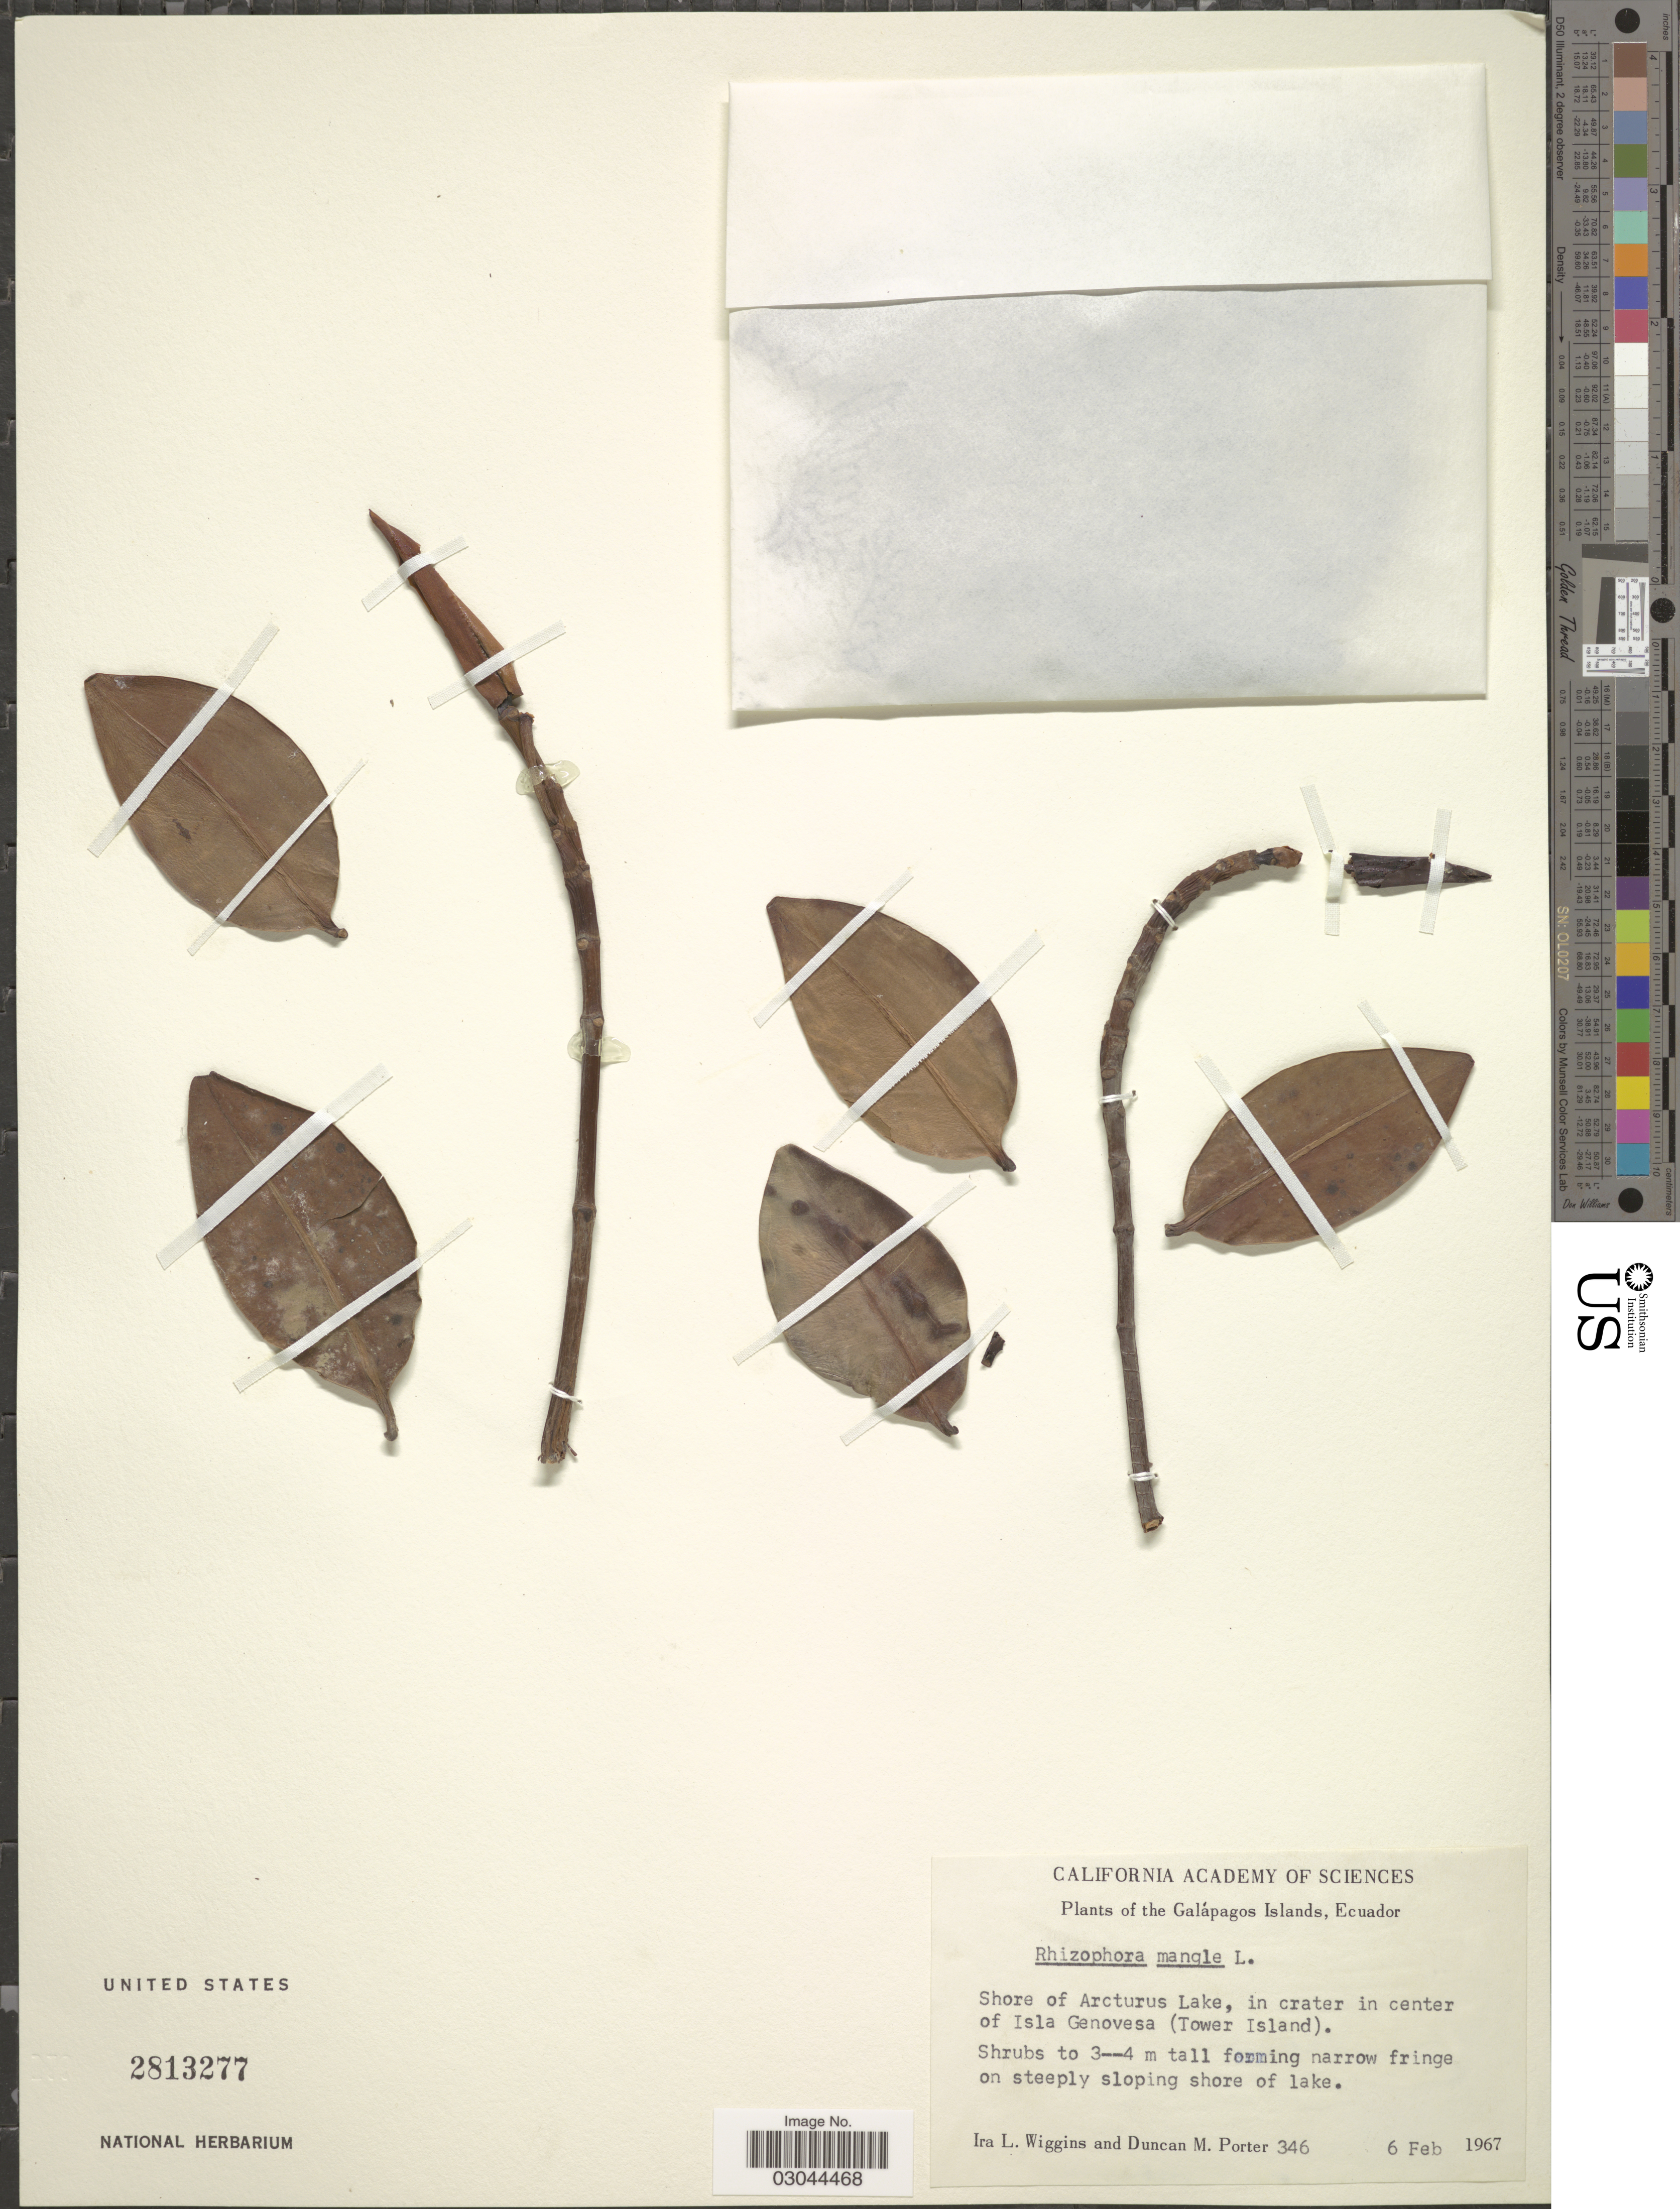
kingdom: Plantae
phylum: Tracheophyta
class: Magnoliopsida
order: Malpighiales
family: Rhizophoraceae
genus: Rhizophora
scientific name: Rhizophora mangle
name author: L.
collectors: I. L. Wiggins & D. Porter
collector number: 346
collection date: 1967-02-06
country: Ecuador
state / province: Colón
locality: The Galápagos Islands. Shore of Arcturus Lake, in crater in center of Isla Genovesa (Tower Island).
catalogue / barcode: US 2813277